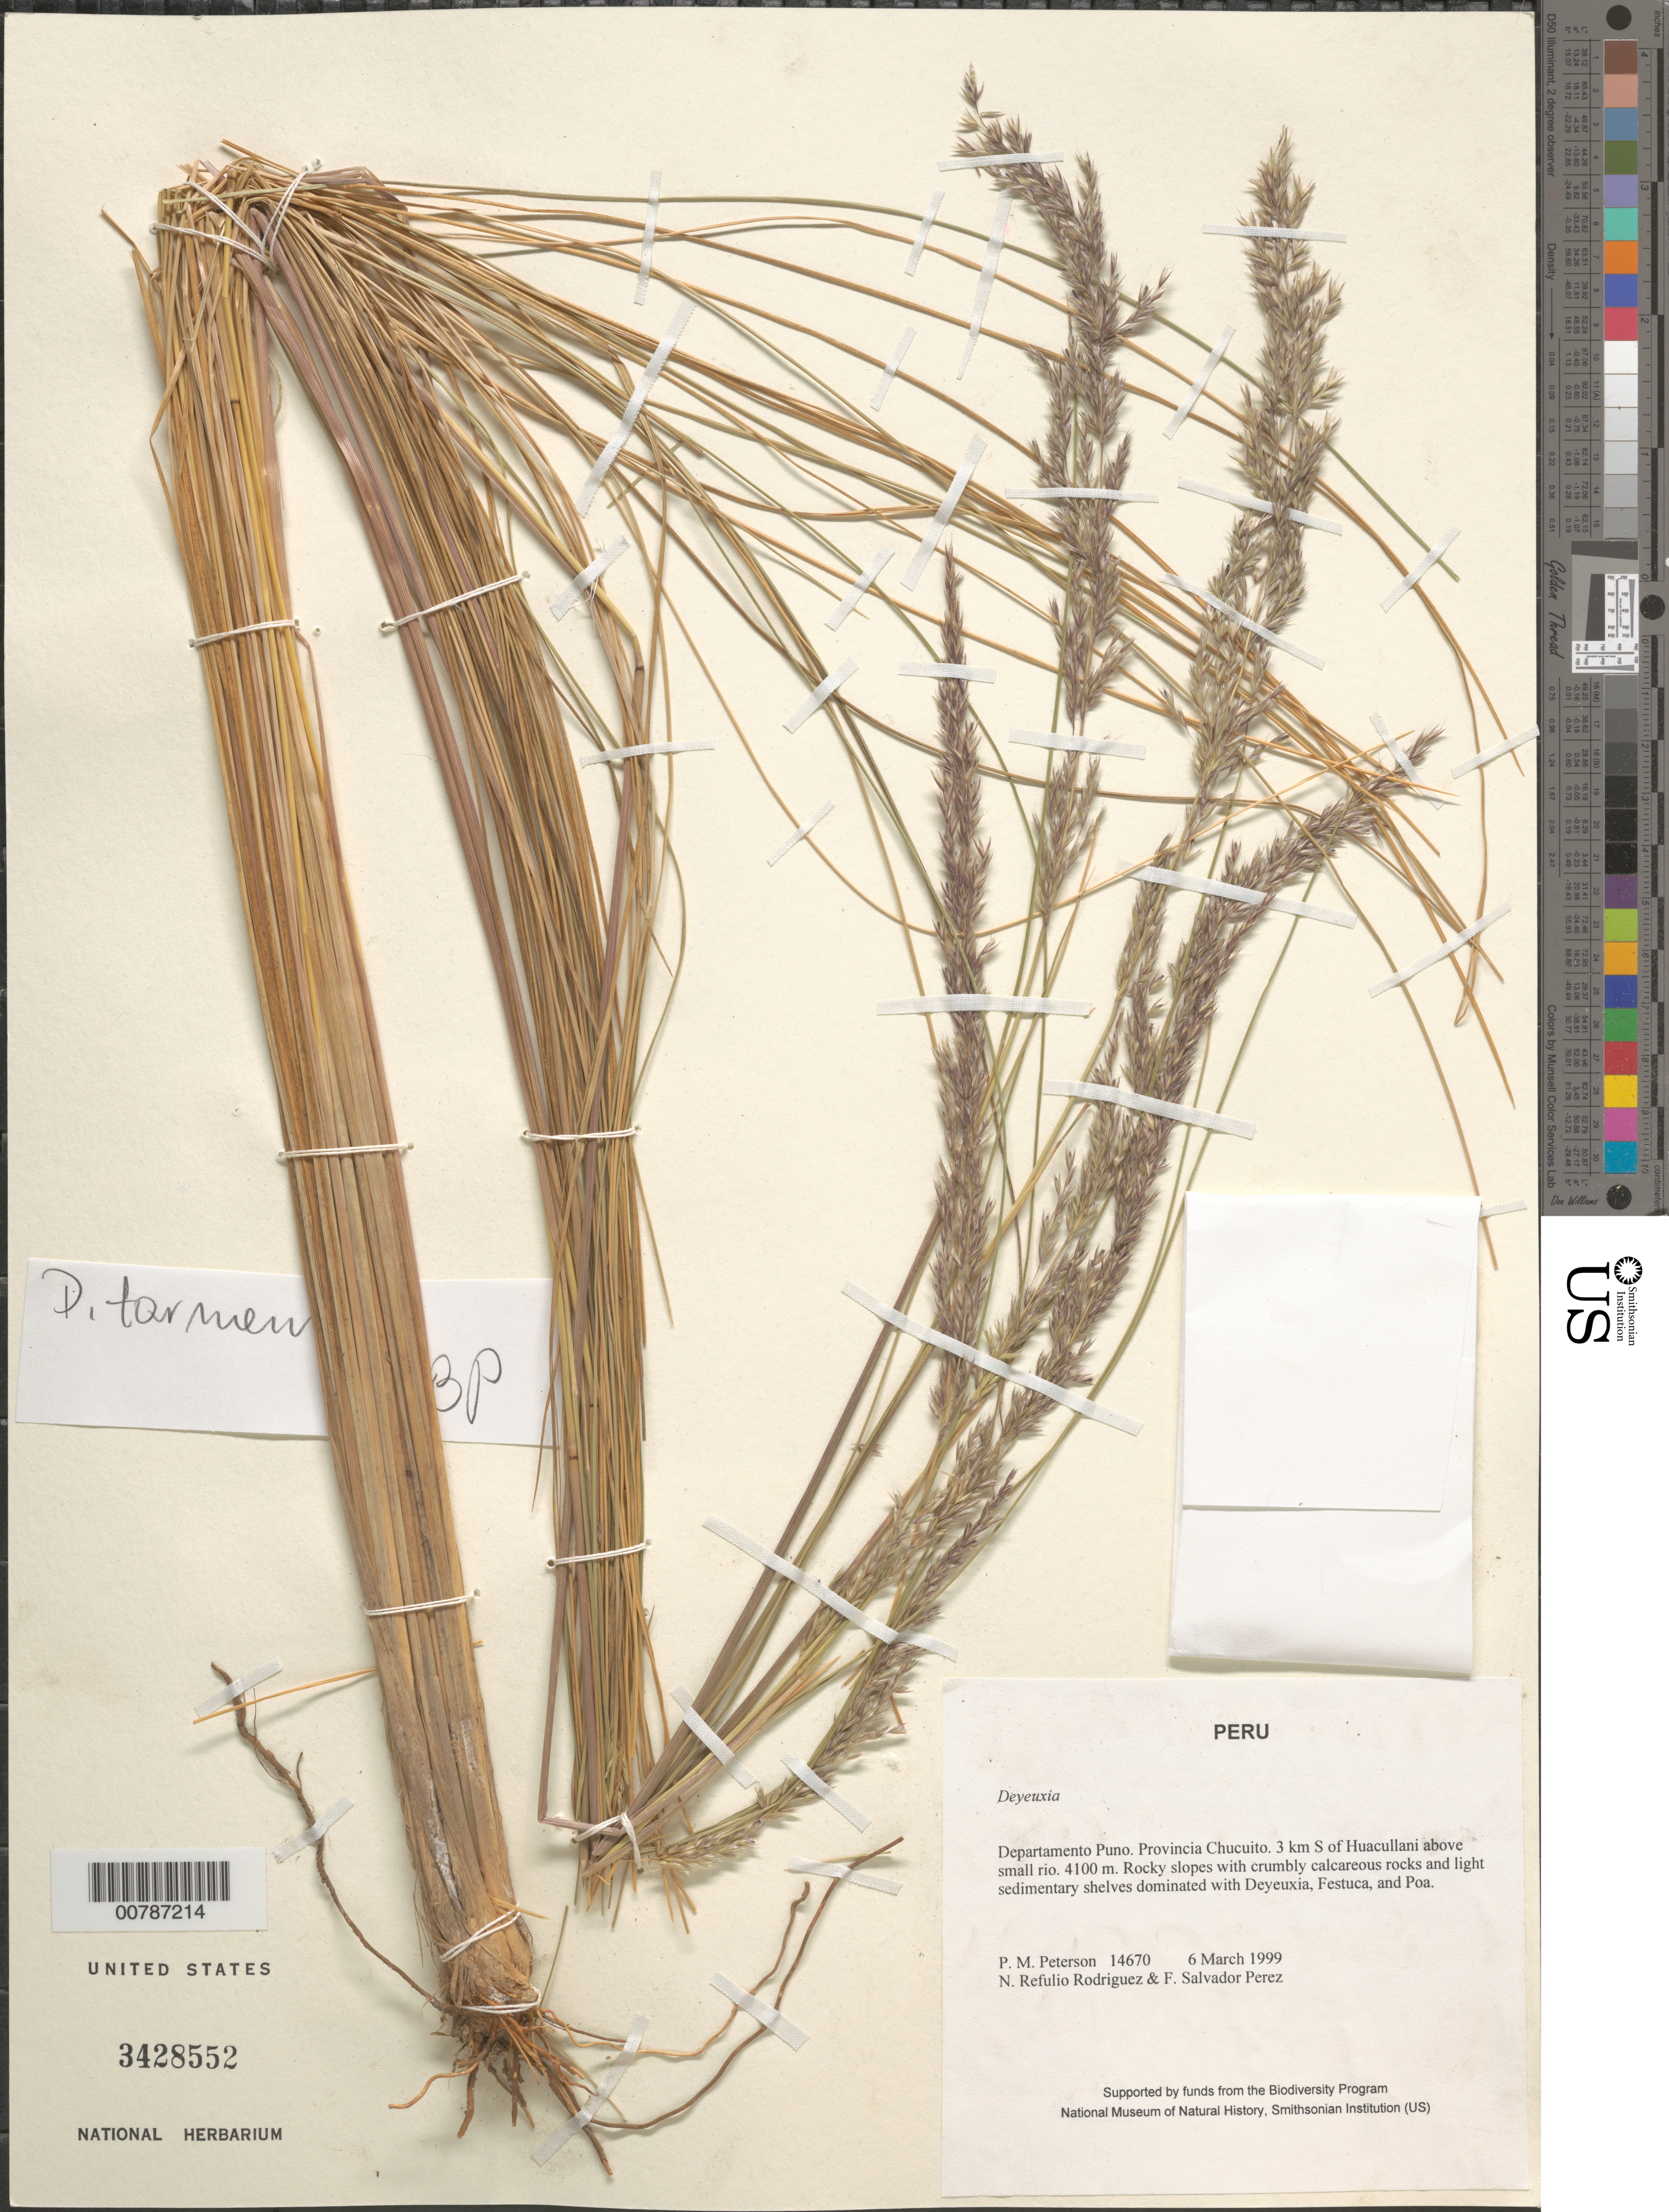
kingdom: Plantae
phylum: Tracheophyta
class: Liliopsida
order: Poales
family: Poaceae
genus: Calamagrostis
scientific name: Calamagrostis sp.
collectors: P. M. Peterson, N. Refulio-Rodríguez & F. Salvador Perez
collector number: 14670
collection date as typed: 06 Mar 1999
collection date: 1999-03-06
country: Peru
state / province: Puno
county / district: Chucuito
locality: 3 km S of Huacullani above small rio.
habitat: Rocky slopes with crumbly calcareous rocks and light sedimentary shelves dominated with Deyeuxia, Festuca and Poa.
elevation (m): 4100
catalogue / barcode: US 3428552